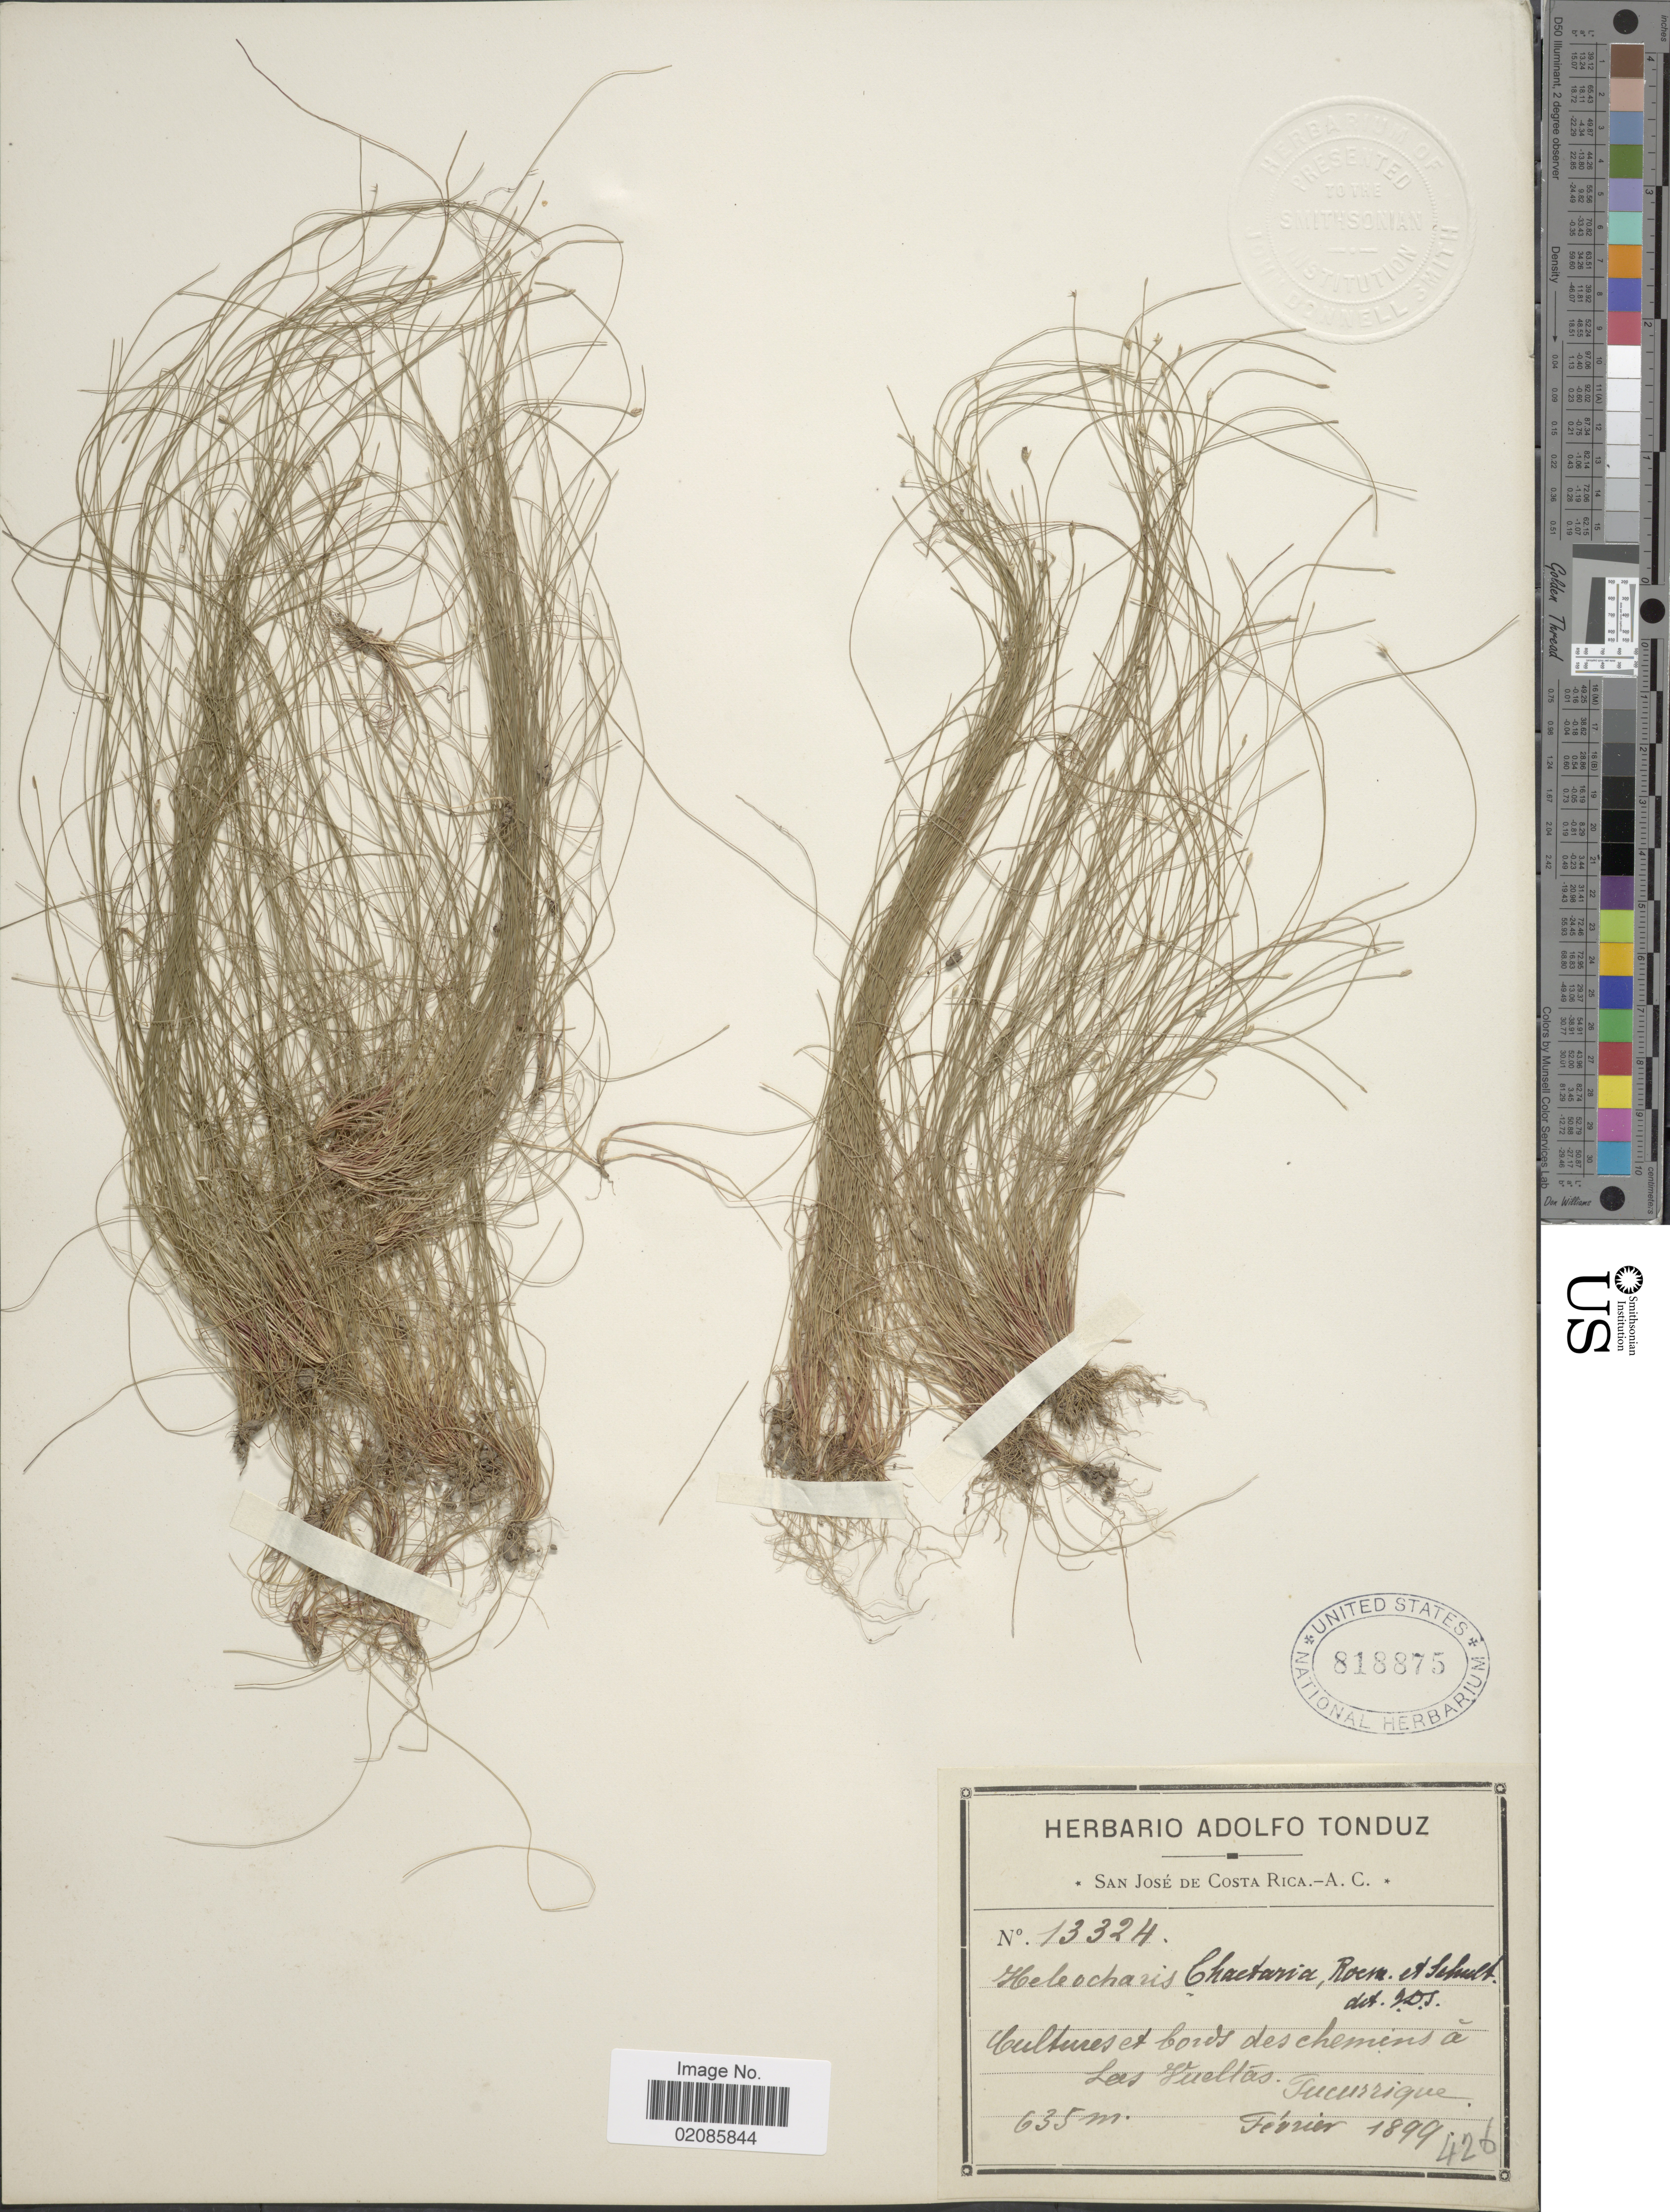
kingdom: Plantae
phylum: Tracheophyta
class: Liliopsida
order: Poales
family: Cyperaceae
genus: Eleocharis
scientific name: Eleocharis retroflexa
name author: (Poir.) Urb.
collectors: ex Herb. Adolfo Tonduz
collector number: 13324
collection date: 1899-02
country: Costa Rica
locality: Cultures et bords des chemins á Las Vueltas, Fucurrique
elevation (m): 635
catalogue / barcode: US 818875